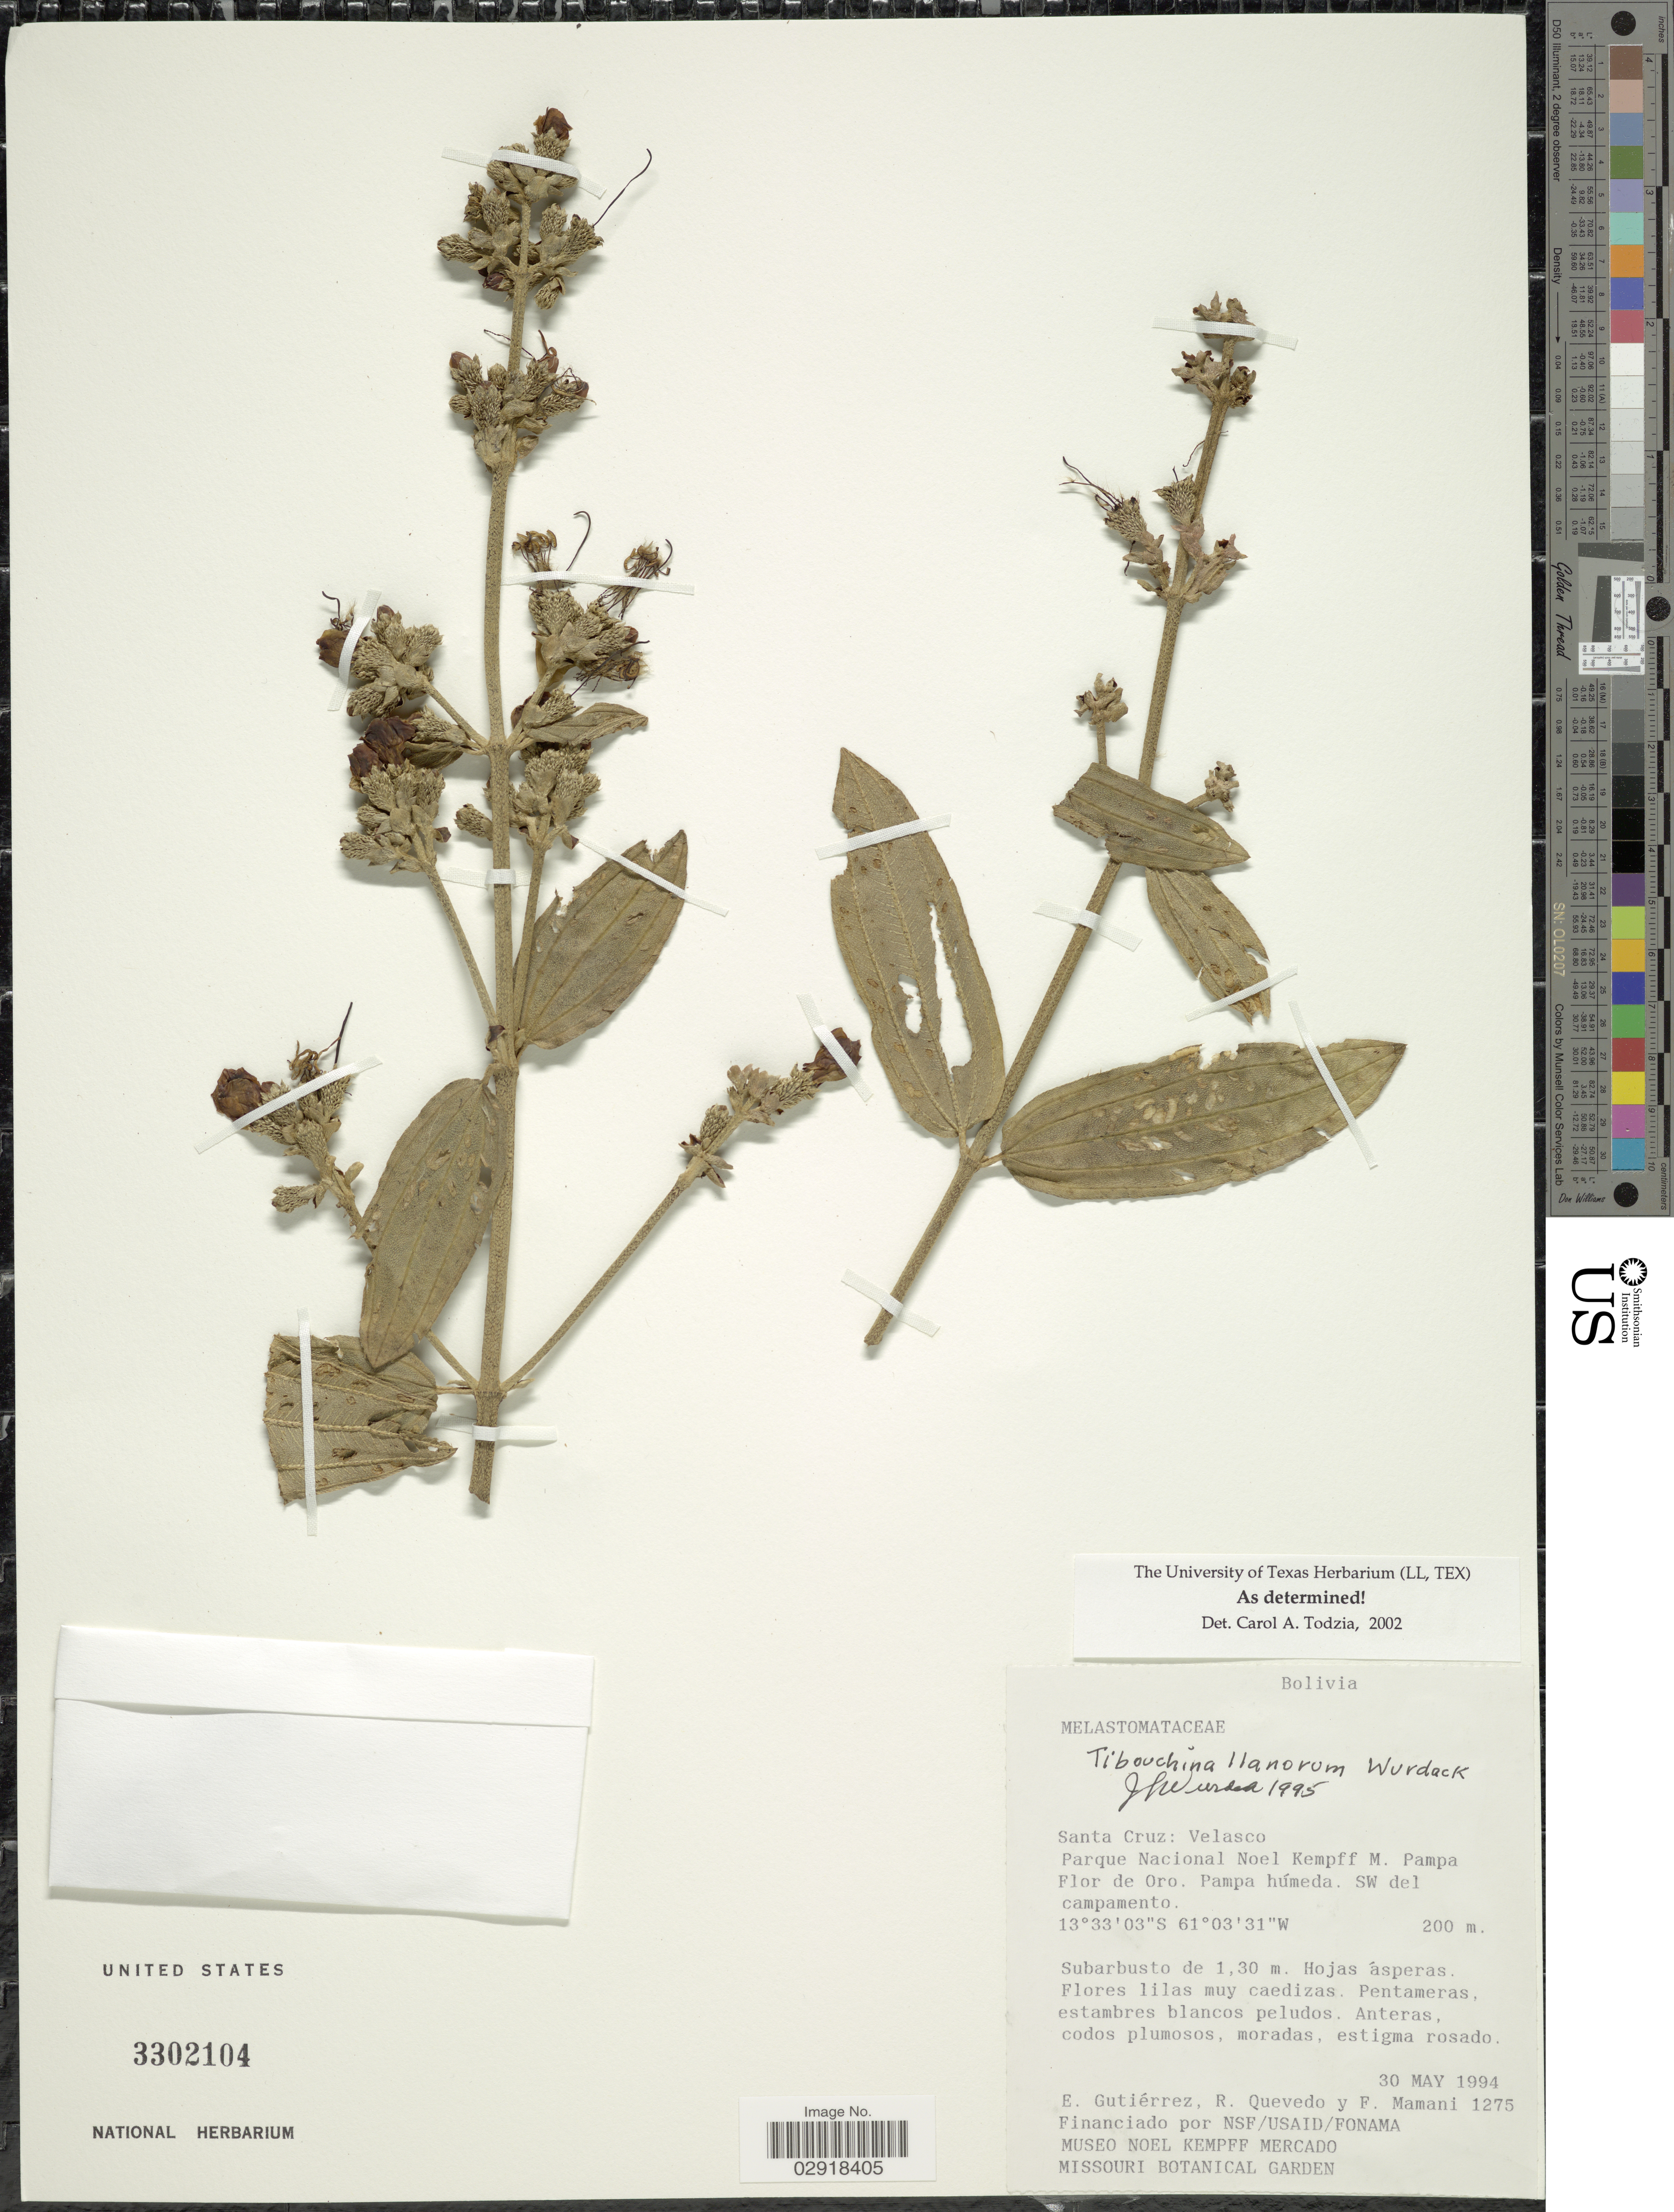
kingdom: Plantae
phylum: Tracheophyta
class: Magnoliopsida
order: Myrtales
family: Melastomataceae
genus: Tibouchina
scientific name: Tibouchina llanorum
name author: Wurdack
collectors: E. Gutiérrez, R. Quevedo & F. Mamani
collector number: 1275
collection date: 1994-05-30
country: Bolivia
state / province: Santa Cruz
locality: Velasco, Parque Nacional Noel Kempff M. Pampa Flor de Oro, Pampa húmeda, SW del campamento.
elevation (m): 200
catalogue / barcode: US 3302104